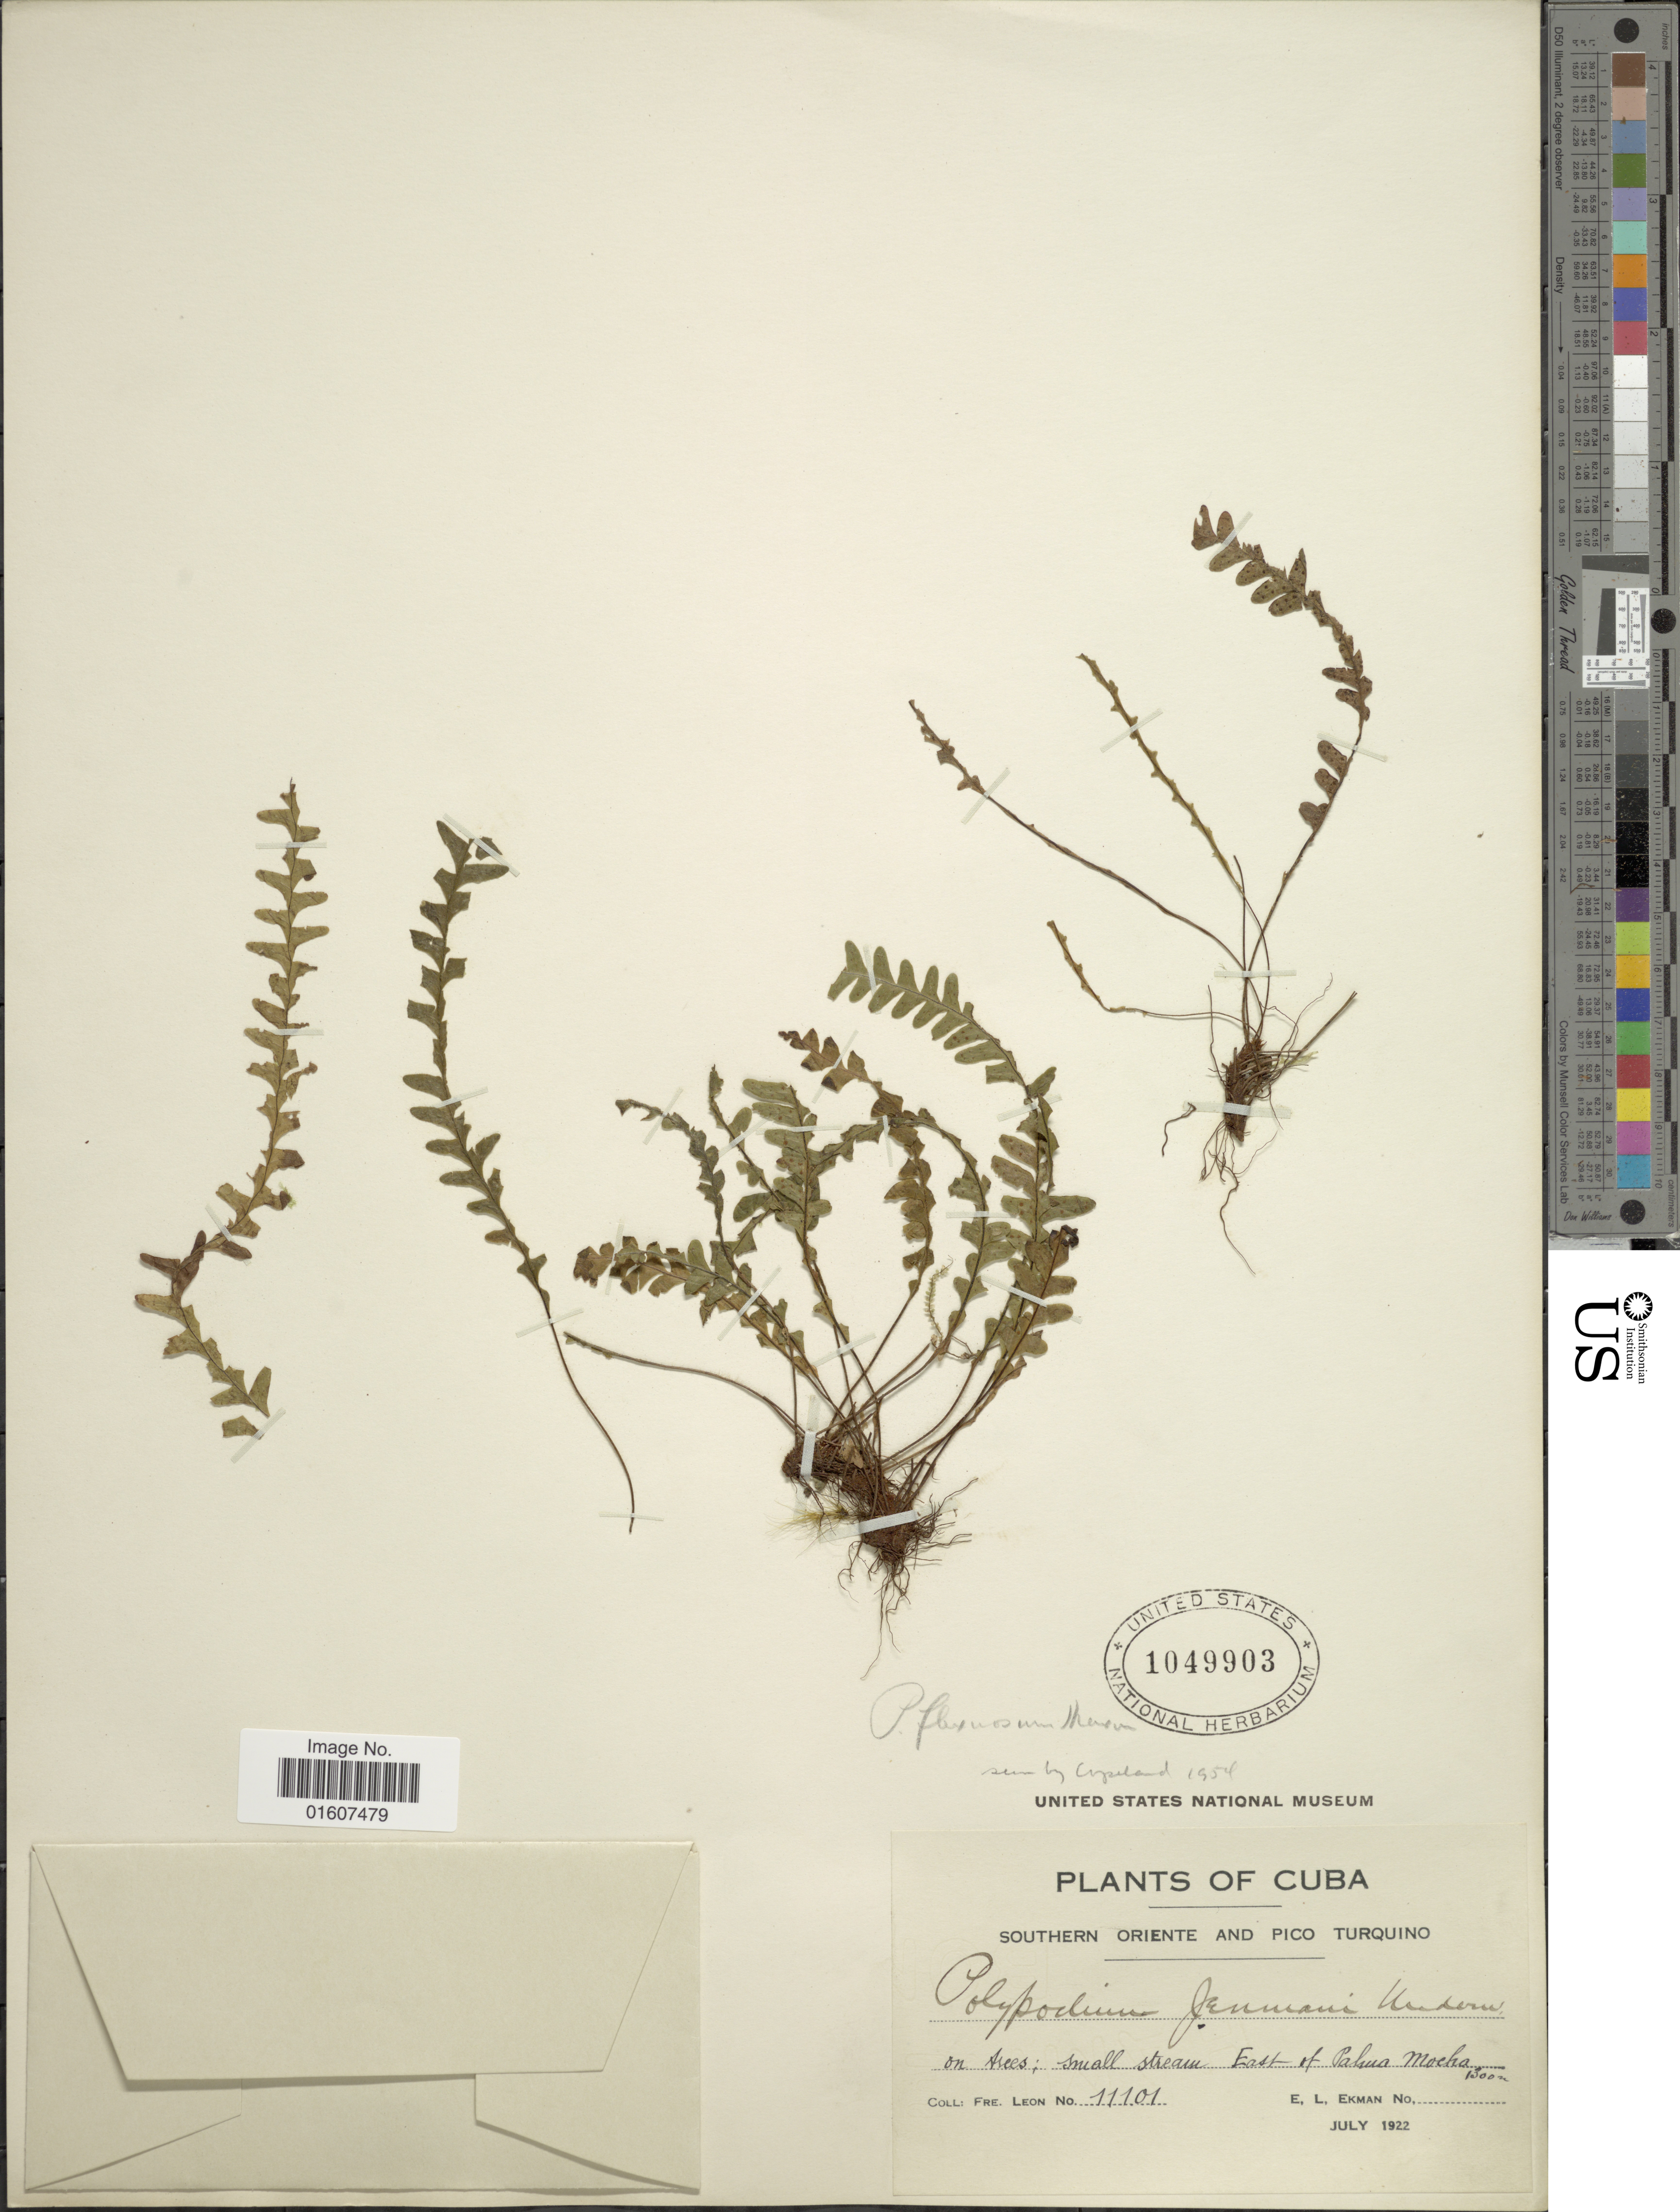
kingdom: Plantae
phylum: Tracheophyta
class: Polypodiopsida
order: Polypodiales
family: Polypodiaceae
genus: Terpsichore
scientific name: Terpsichore flexuosa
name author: (Maxon) A.R. Sm.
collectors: Bro. León & E. L. Ekman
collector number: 11101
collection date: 1922-07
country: Cuba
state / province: Oriente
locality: Southern Oriente and Pico Turquino, East of Palma Mocha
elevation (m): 1300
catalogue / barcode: US 1049903